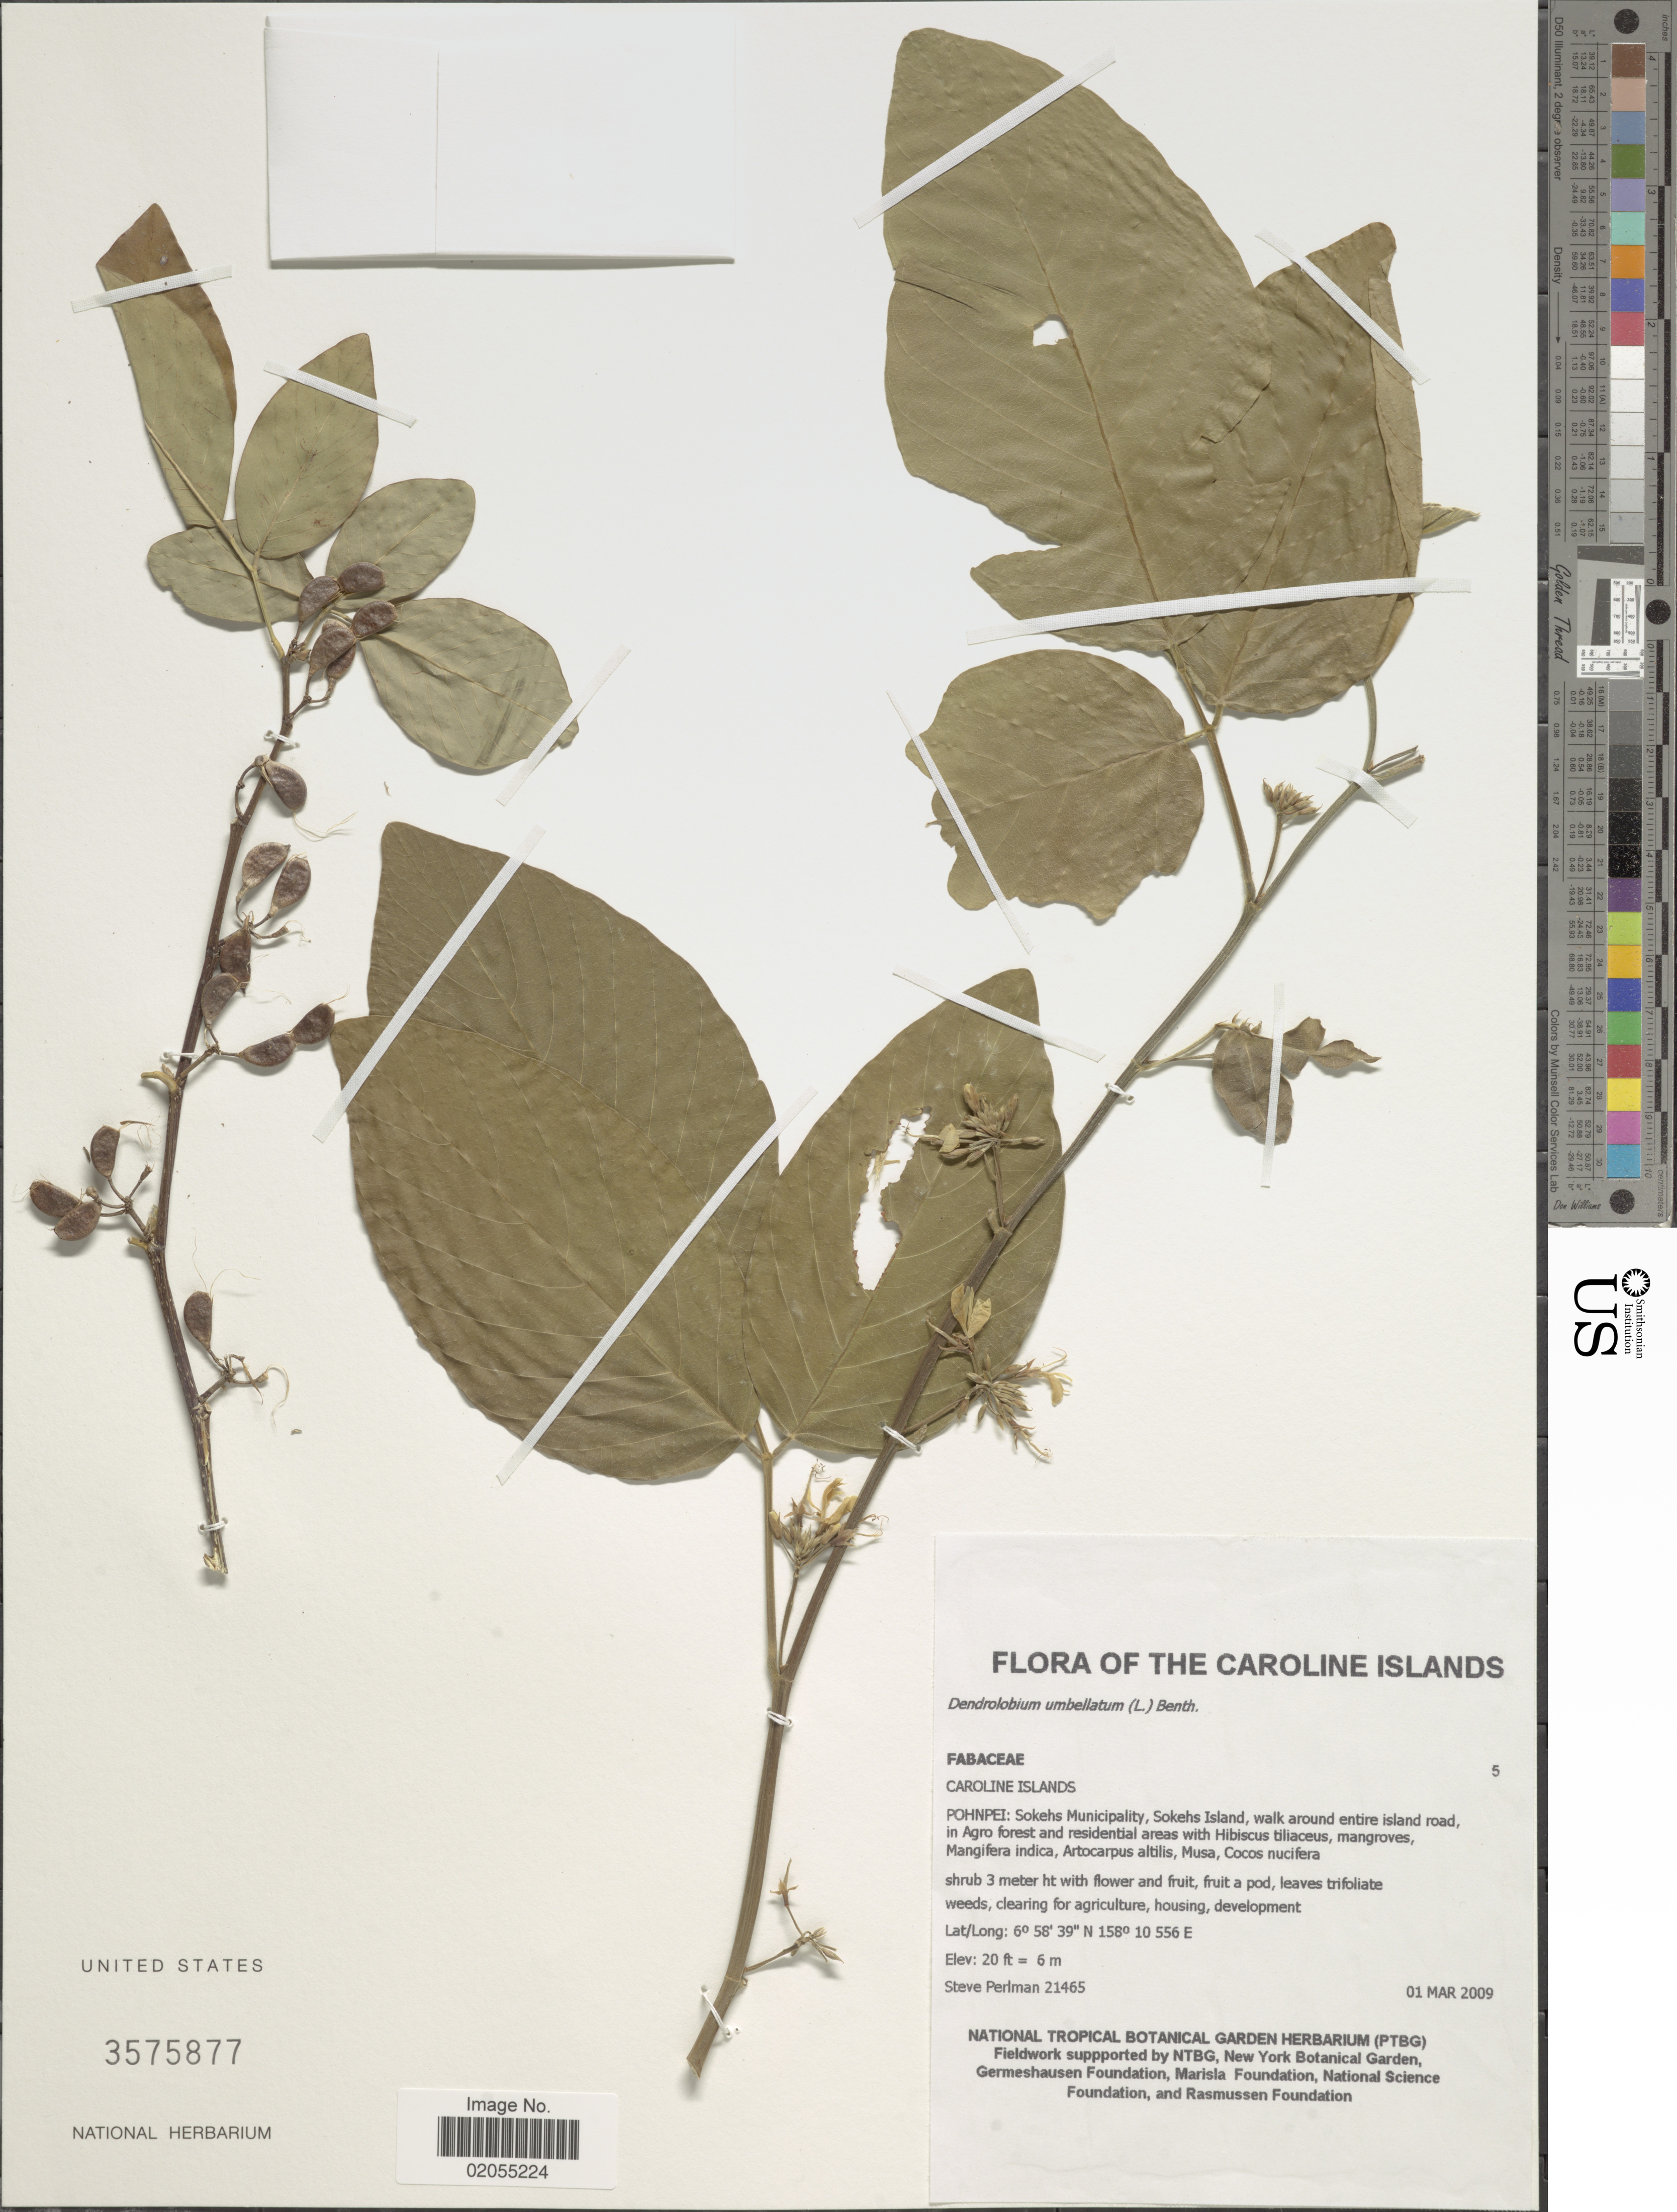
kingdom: Plantae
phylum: Tracheophyta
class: Magnoliopsida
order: Fabales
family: Fabaceae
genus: Dendrolobium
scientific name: Dendrolobium umbellatum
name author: (L.) Benth.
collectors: S. Perlman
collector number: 21465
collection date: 2009-03-01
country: Micronesia, Federated States of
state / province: Pohnpei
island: Pohnpei [Ponape]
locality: Caroline Islands, Sokehs Municipality, Sokehs Island, walk around entire island road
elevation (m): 6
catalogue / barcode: US 3575877